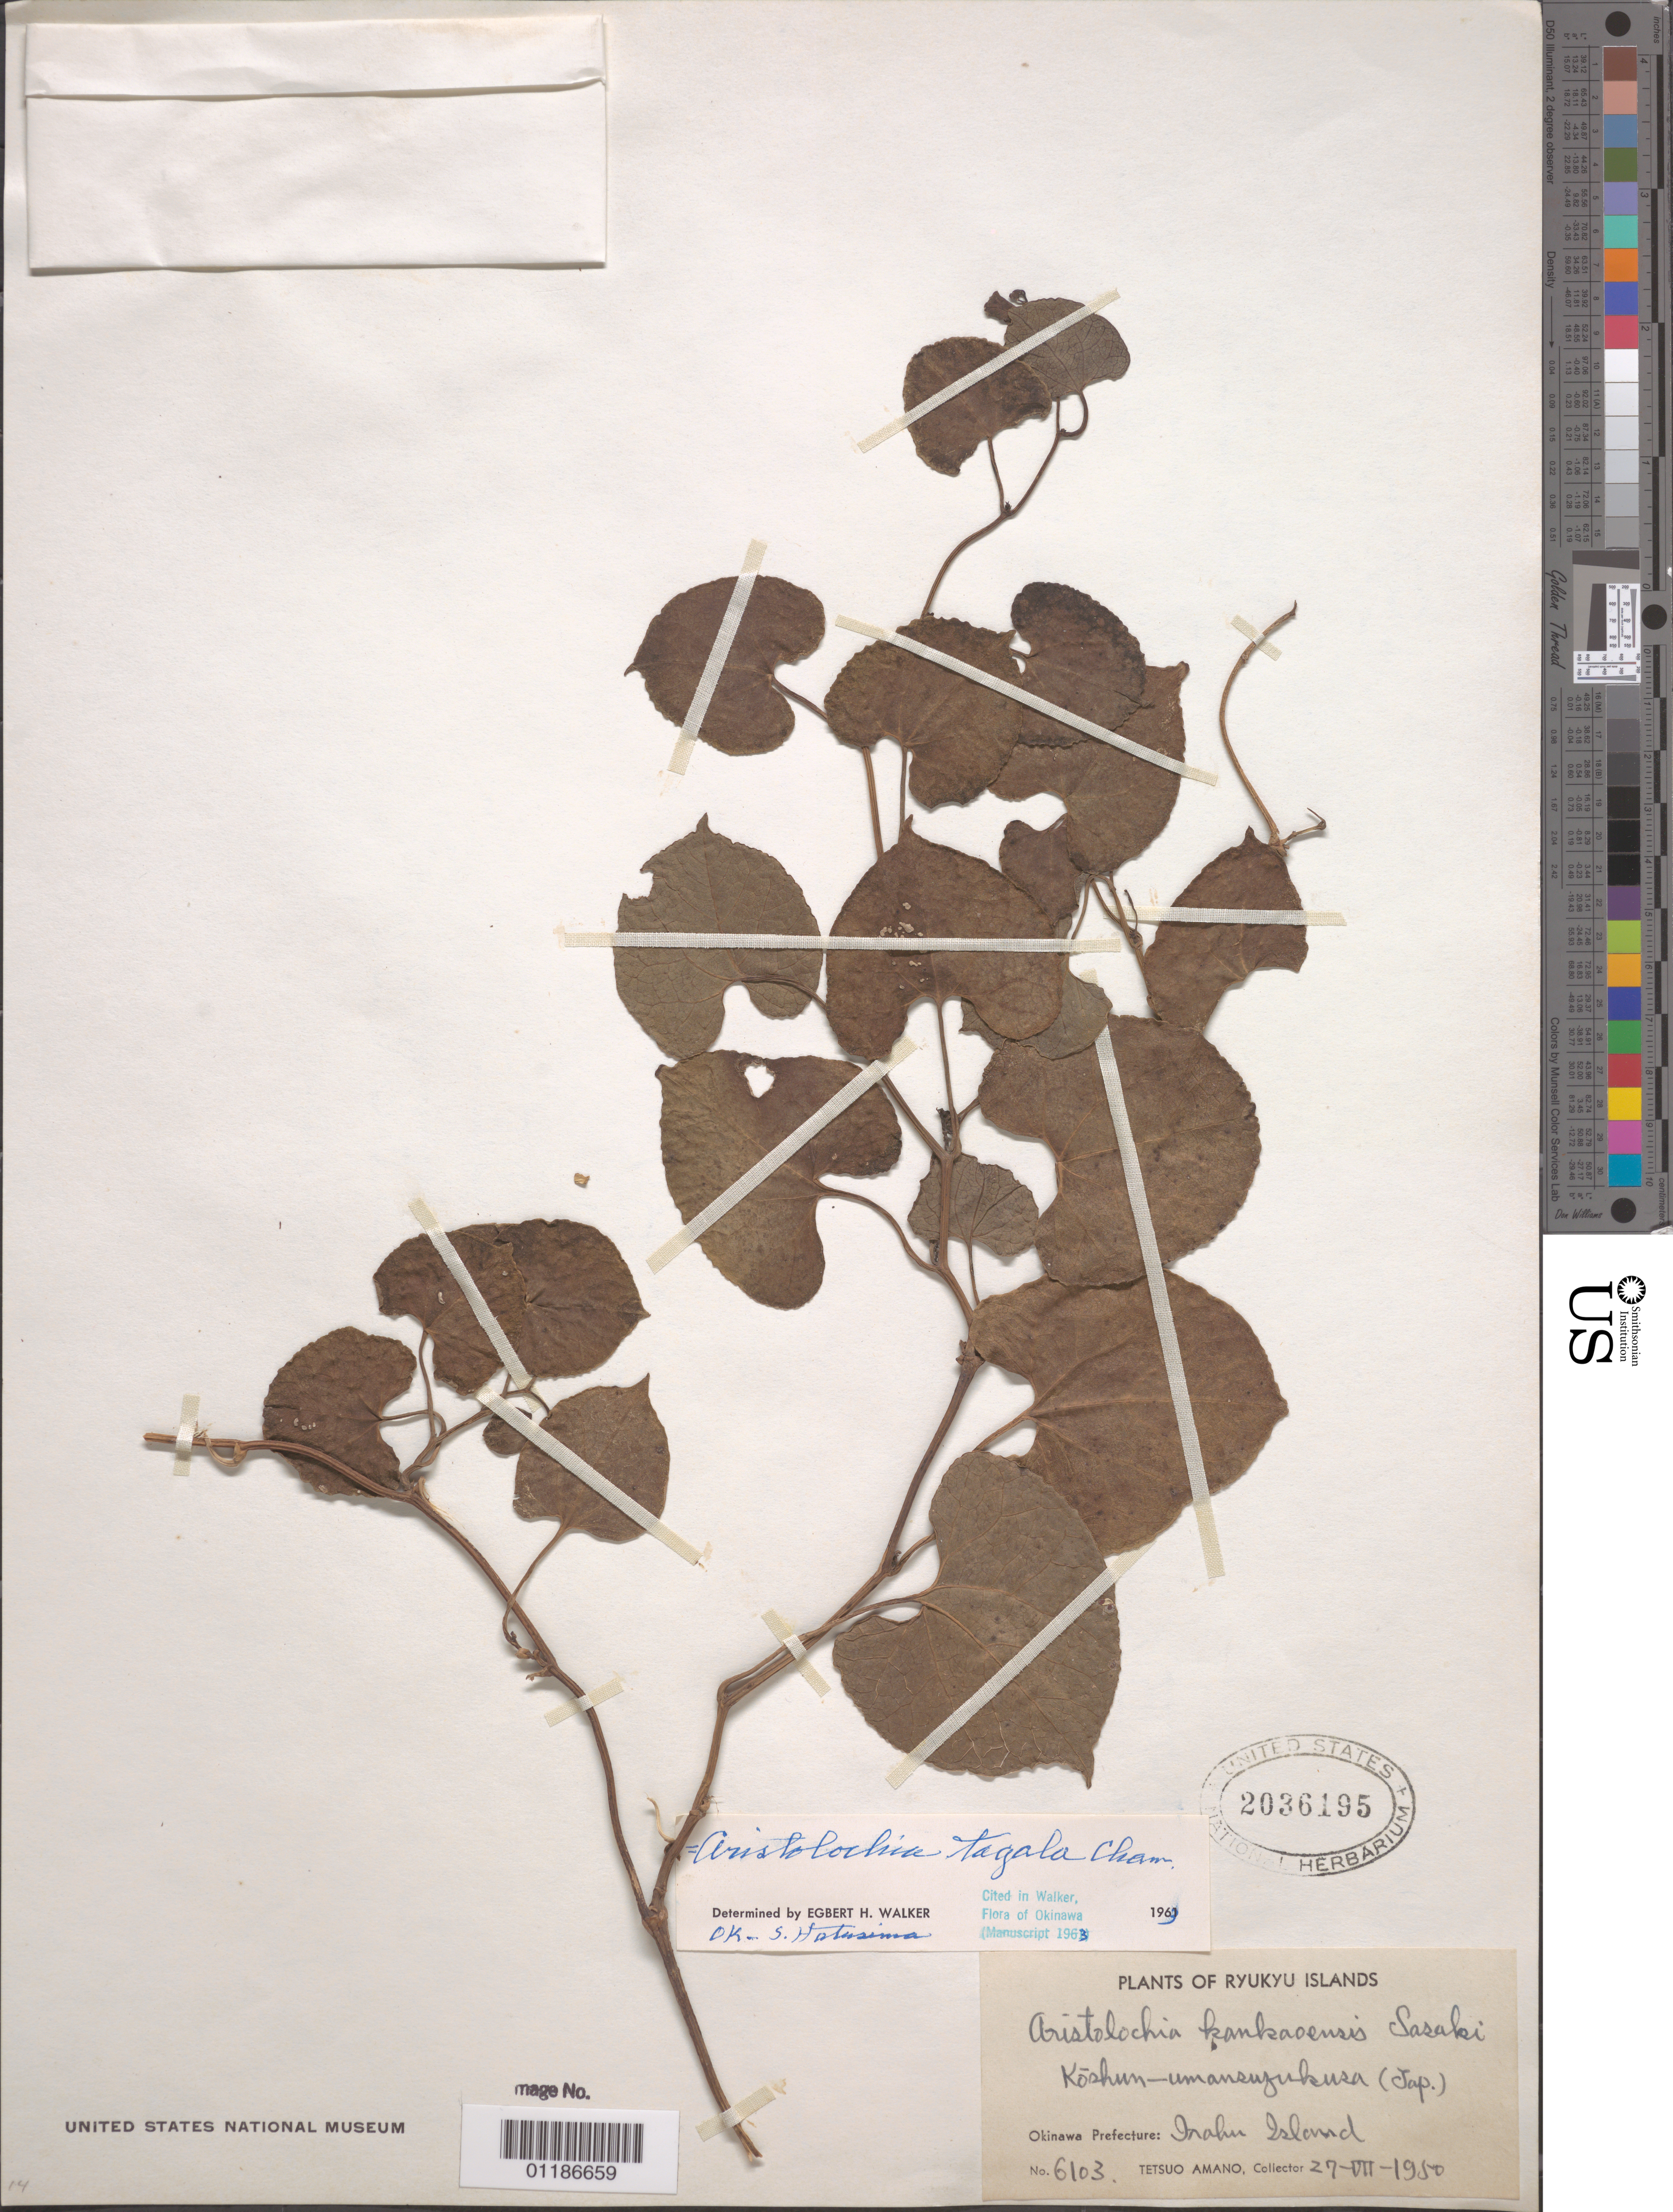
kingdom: Plantae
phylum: Tracheophyta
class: Magnoliopsida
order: Piperales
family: Aristolochiaceae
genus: Aristolochia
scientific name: Aristolochia tagala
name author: Cham.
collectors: T. Amano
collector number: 6103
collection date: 1950-07-27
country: Japan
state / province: Okinawa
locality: Ryukyu Islands: Irabu Island.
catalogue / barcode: US 2036195